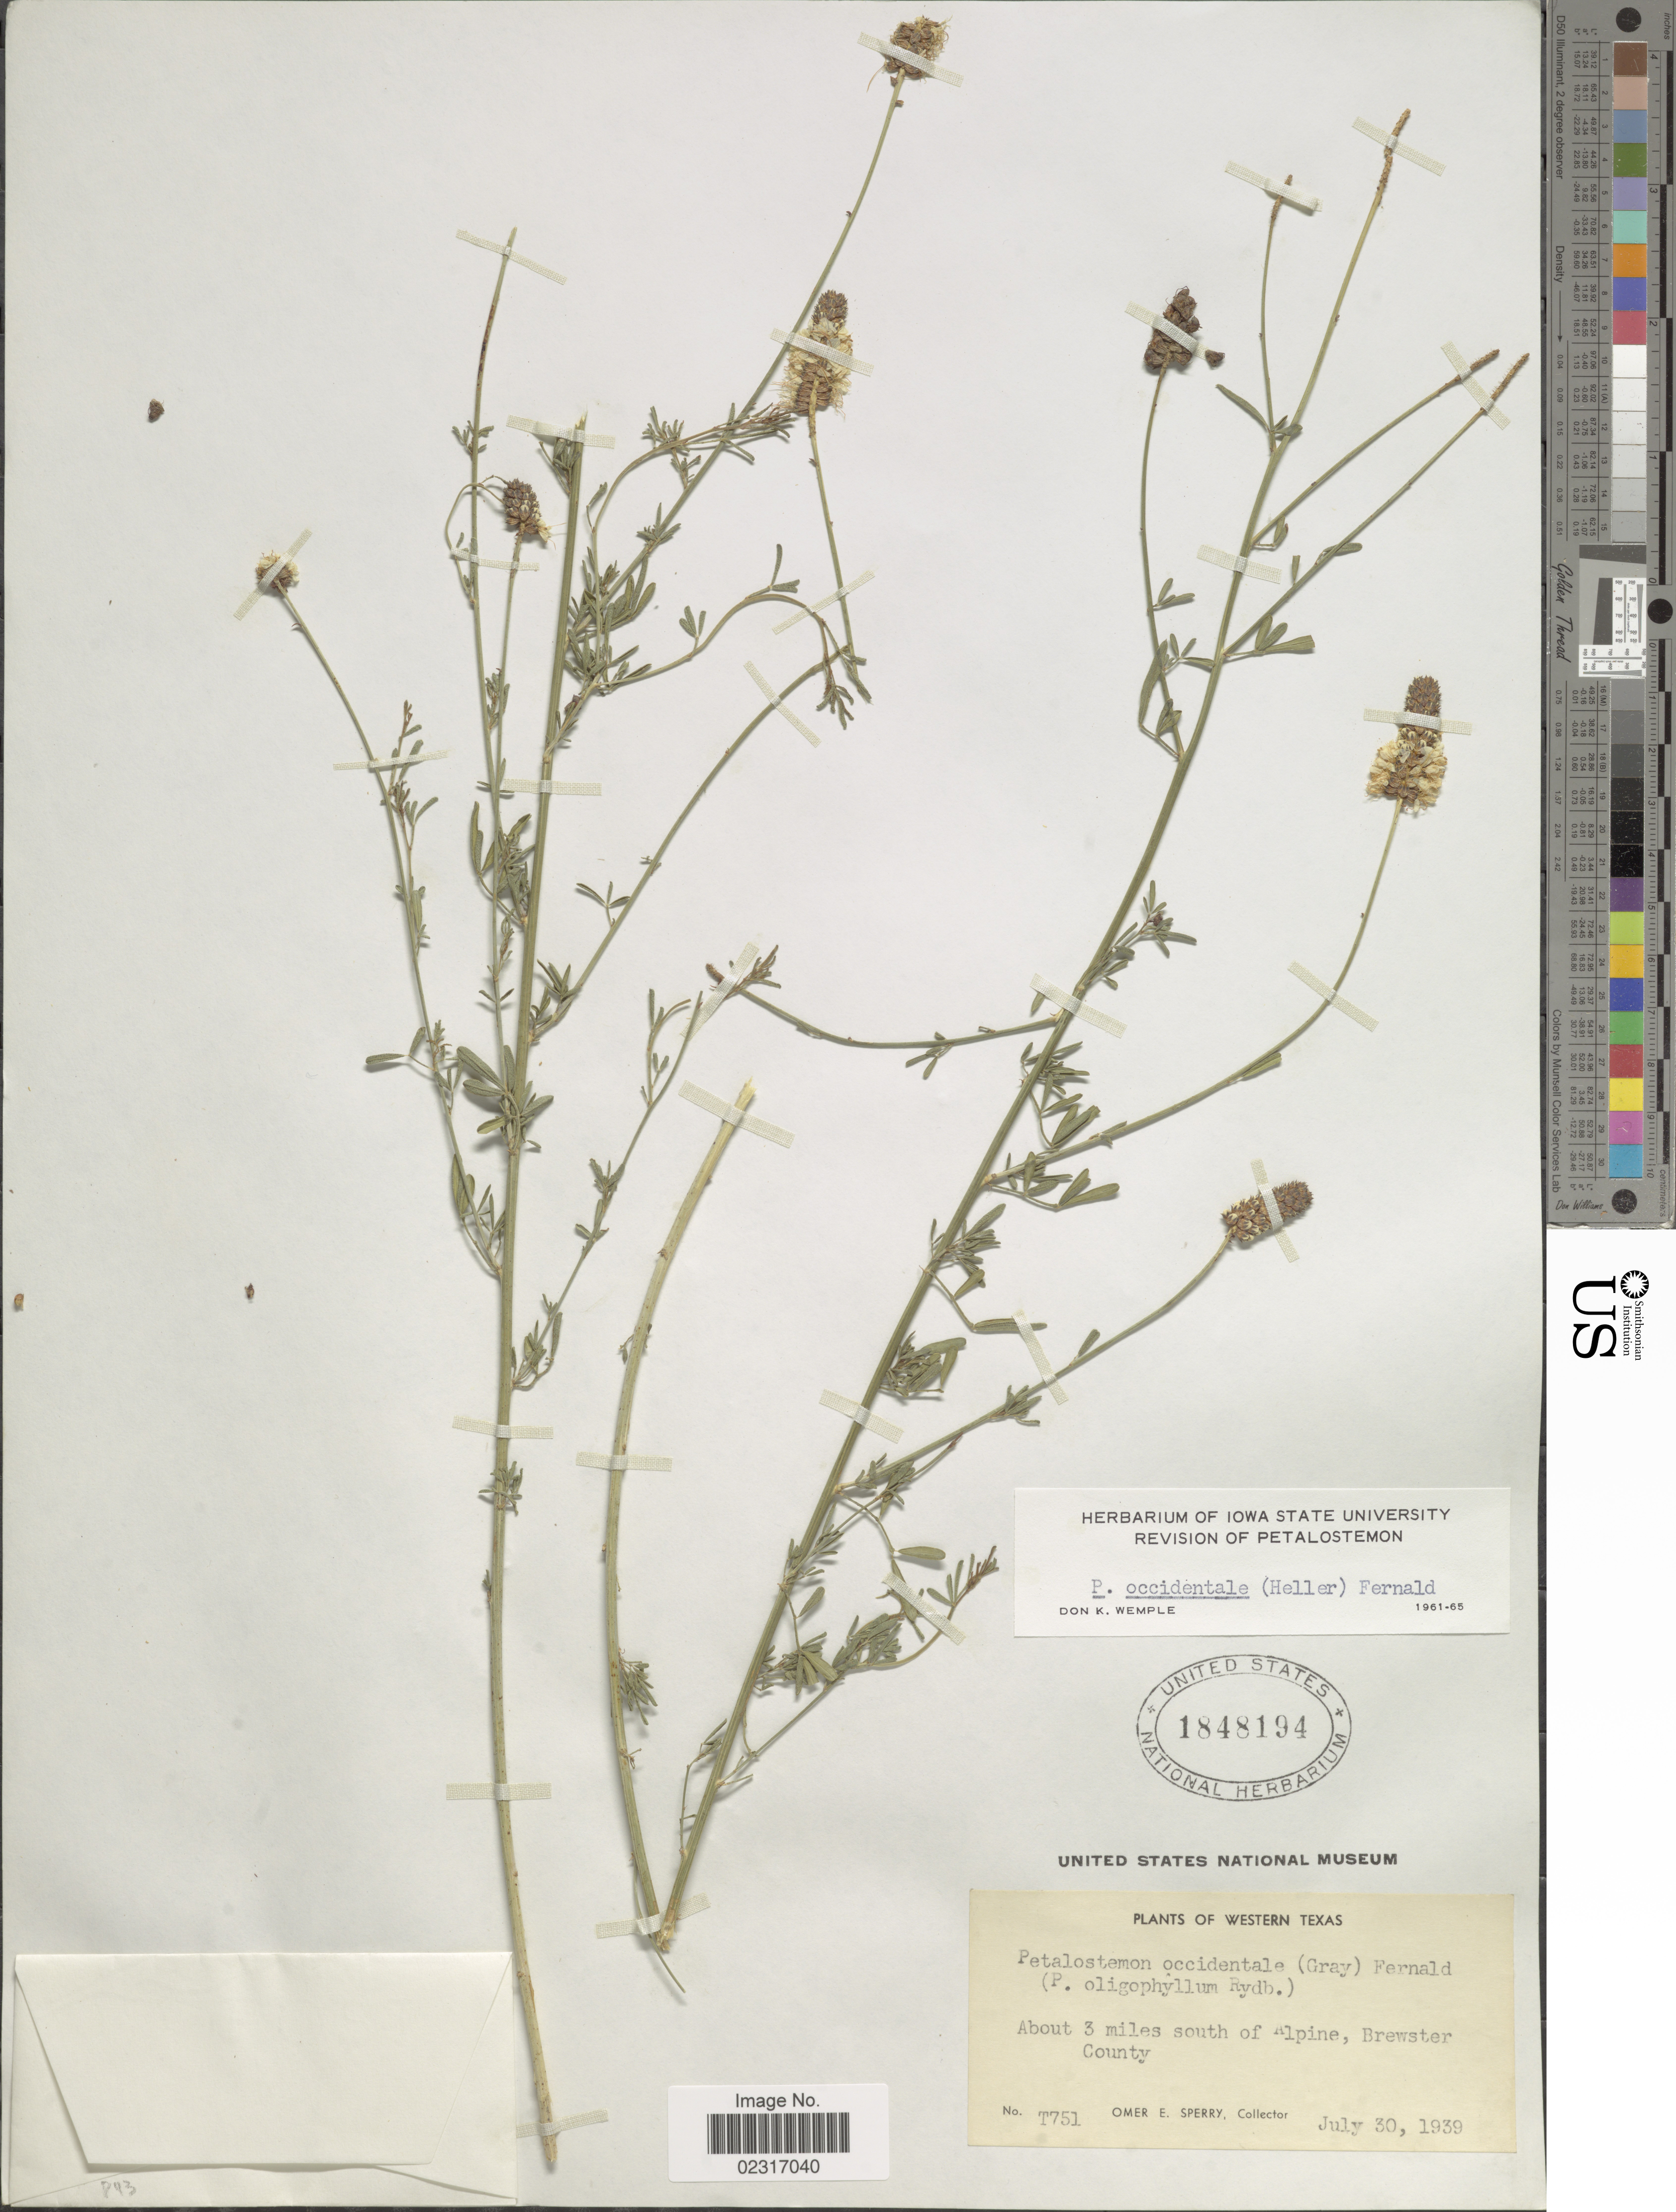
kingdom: Plantae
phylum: Tracheophyta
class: Magnoliopsida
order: Fabales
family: Fabaceae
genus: Dalea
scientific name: Dalea candida var. oligophylla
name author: (Torr) Shinners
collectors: O. E. Sperry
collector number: T751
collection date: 1939-07-30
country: United States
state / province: Texas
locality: Western Texas. About 3 miles south of Alpine, Brewster County.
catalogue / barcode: US 1848194